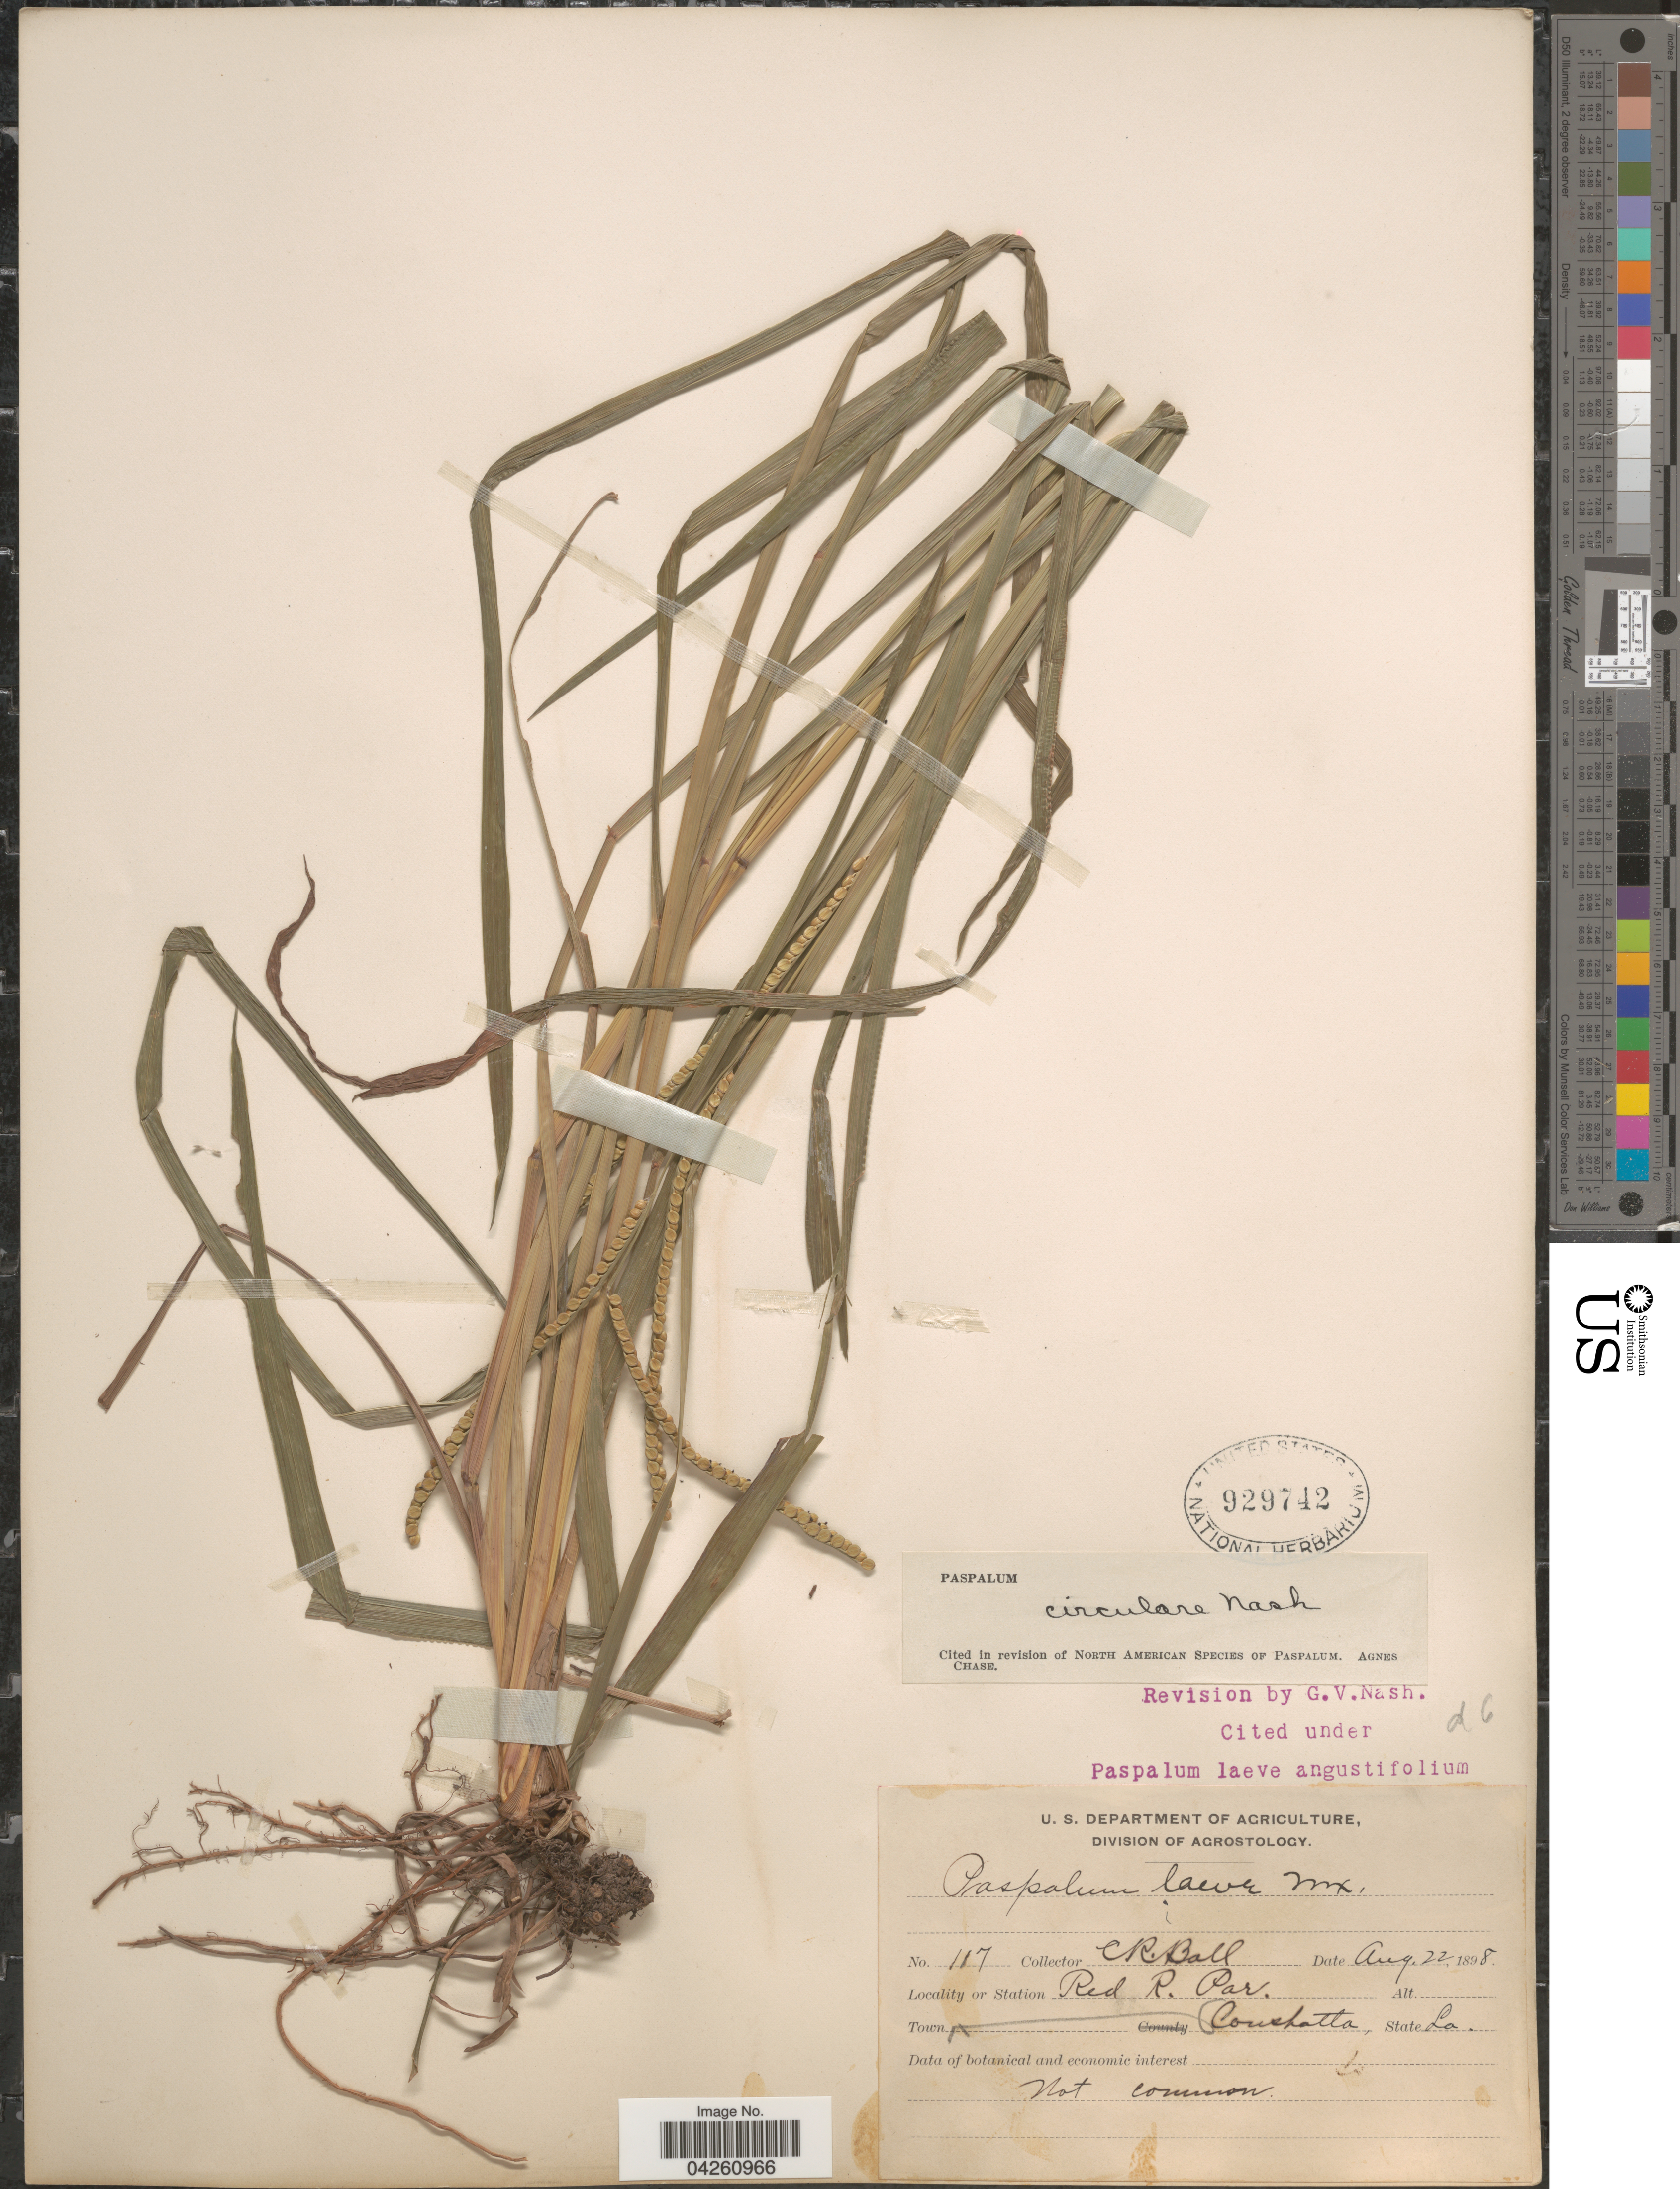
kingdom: Plantae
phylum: Tracheophyta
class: Liliopsida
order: Poales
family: Poaceae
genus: Paspalum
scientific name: Paspalum circulare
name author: Nash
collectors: C. R. Ball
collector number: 117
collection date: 1898-08-22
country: United States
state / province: Louisiana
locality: Red R. Par. Town Coushatta.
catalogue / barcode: US 929742